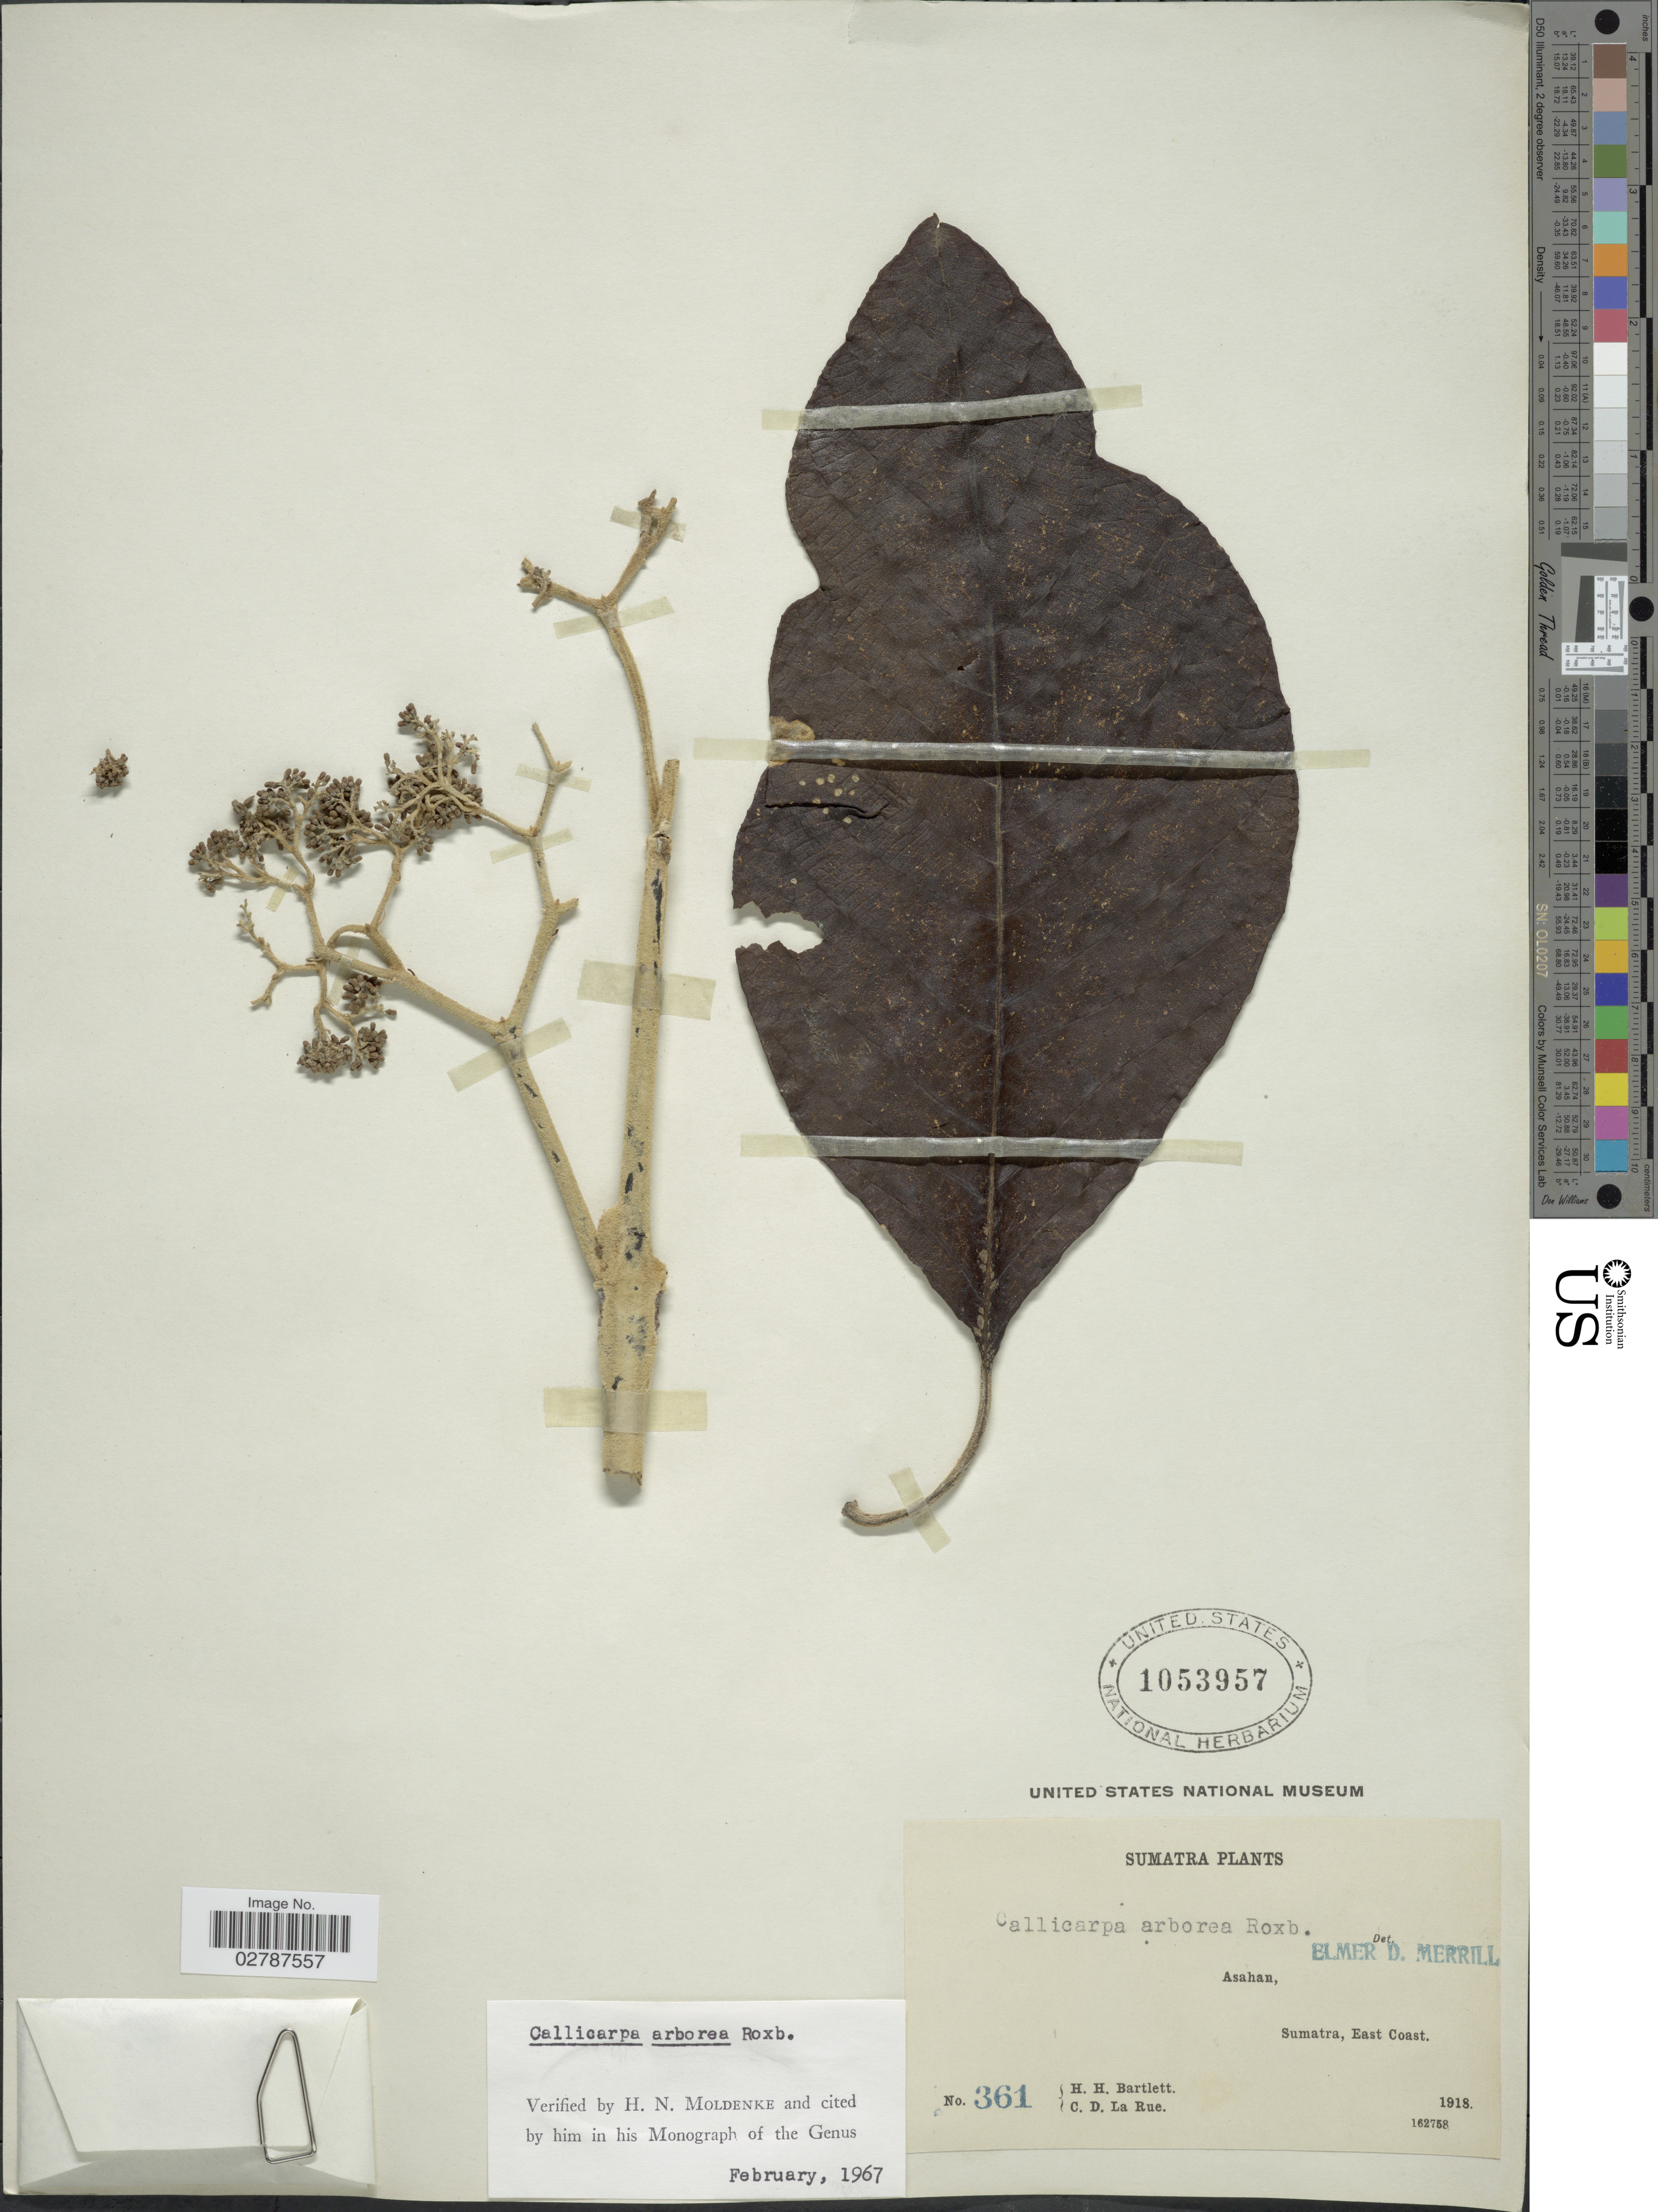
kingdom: Plantae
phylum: Tracheophyta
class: Magnoliopsida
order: Lamiales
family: Lamiaceae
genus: Callicarpa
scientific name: Callicarpa arborea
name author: Roxb.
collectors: H. H. Bartlett & C. La Rue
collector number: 361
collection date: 1918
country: Indonesia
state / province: Sumatra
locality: Asahan, Sumatra, East Coast.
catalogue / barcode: US 1053957